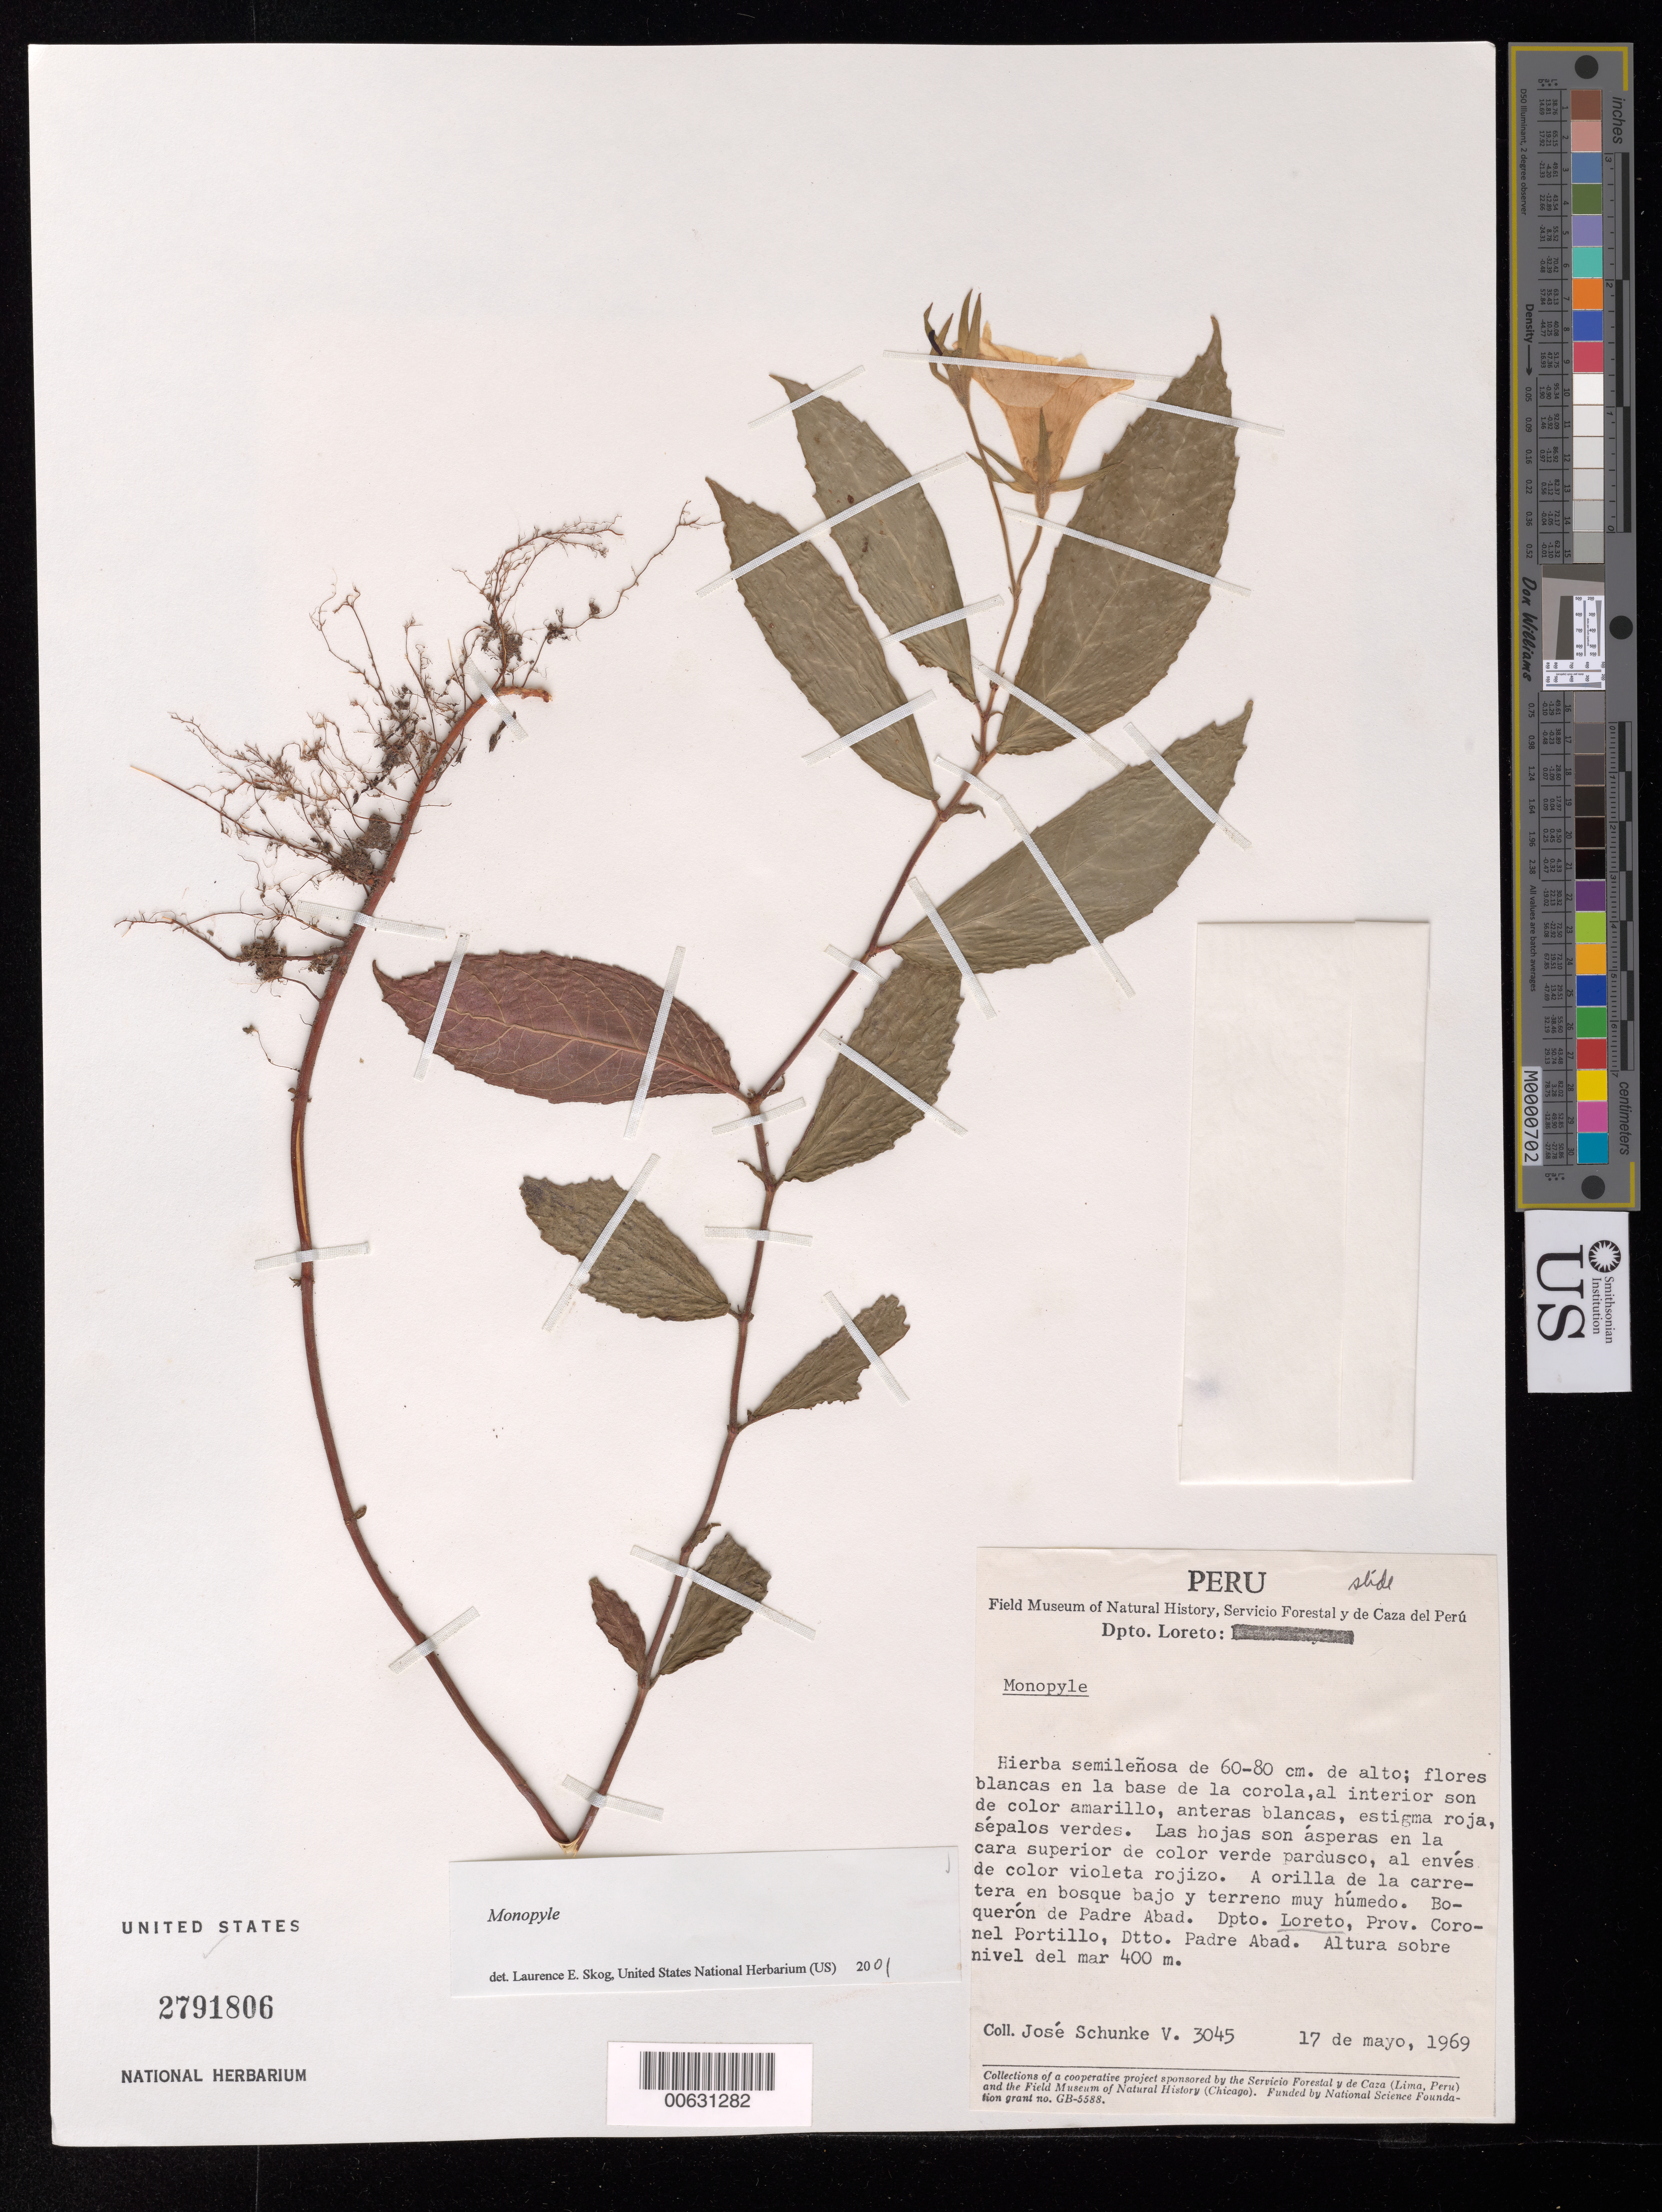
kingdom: Plantae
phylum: Tracheophyta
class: Magnoliopsida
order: Lamiales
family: Gesneriaceae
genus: Monopyle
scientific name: Monopyle sp.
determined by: Skog, Laurence E.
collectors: J. Schunke Vigo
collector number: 3045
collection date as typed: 17 May 1969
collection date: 1969-05-17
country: Peru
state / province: Loreto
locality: Prov. Coronel Portillo, Dtto. Padre Abad, Boquerón de Padre Abad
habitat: A orilla de la carretera en bosque bajo y terreno muy húmedo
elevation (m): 400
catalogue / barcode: US 2791806